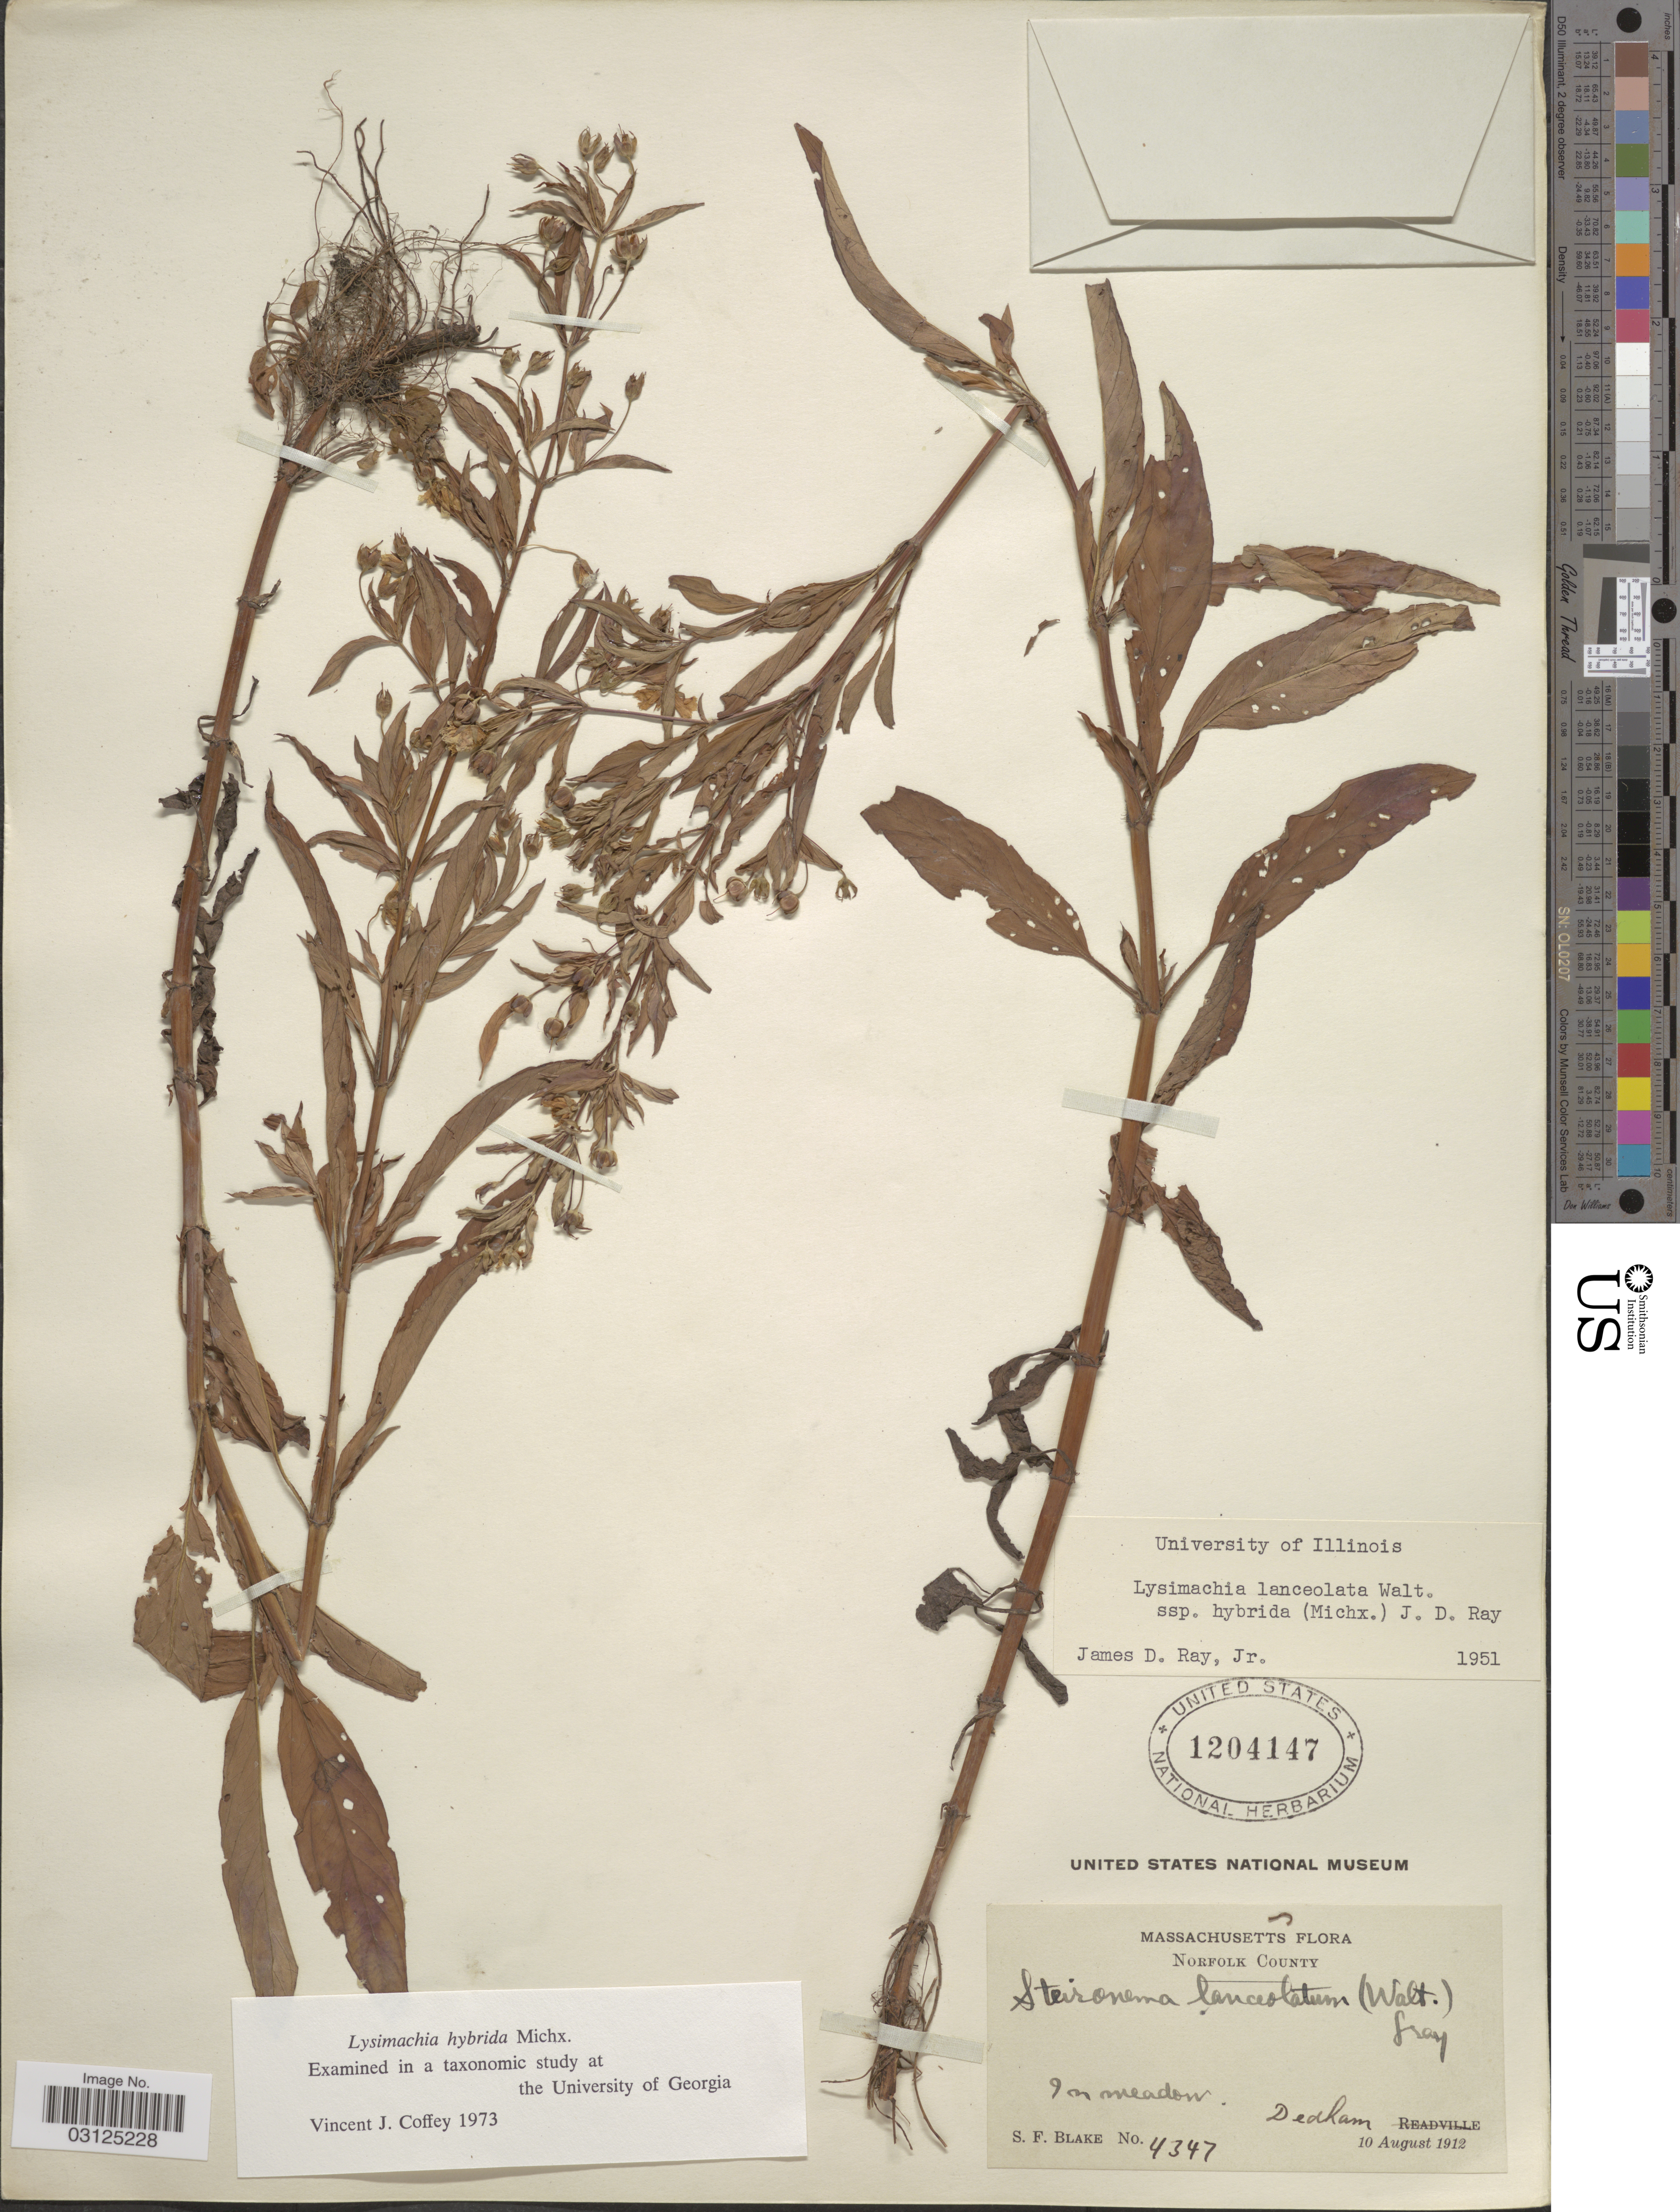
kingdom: Plantae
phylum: Tracheophyta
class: Magnoliopsida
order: Ericales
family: Primulaceae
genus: Lysimachia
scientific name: Lysimachia hybrida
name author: Michx.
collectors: S. Blake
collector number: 4347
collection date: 1912-08-10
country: United States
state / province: Massachusetts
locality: Norfolk County. In meadow. Dedham.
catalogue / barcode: US 1204147